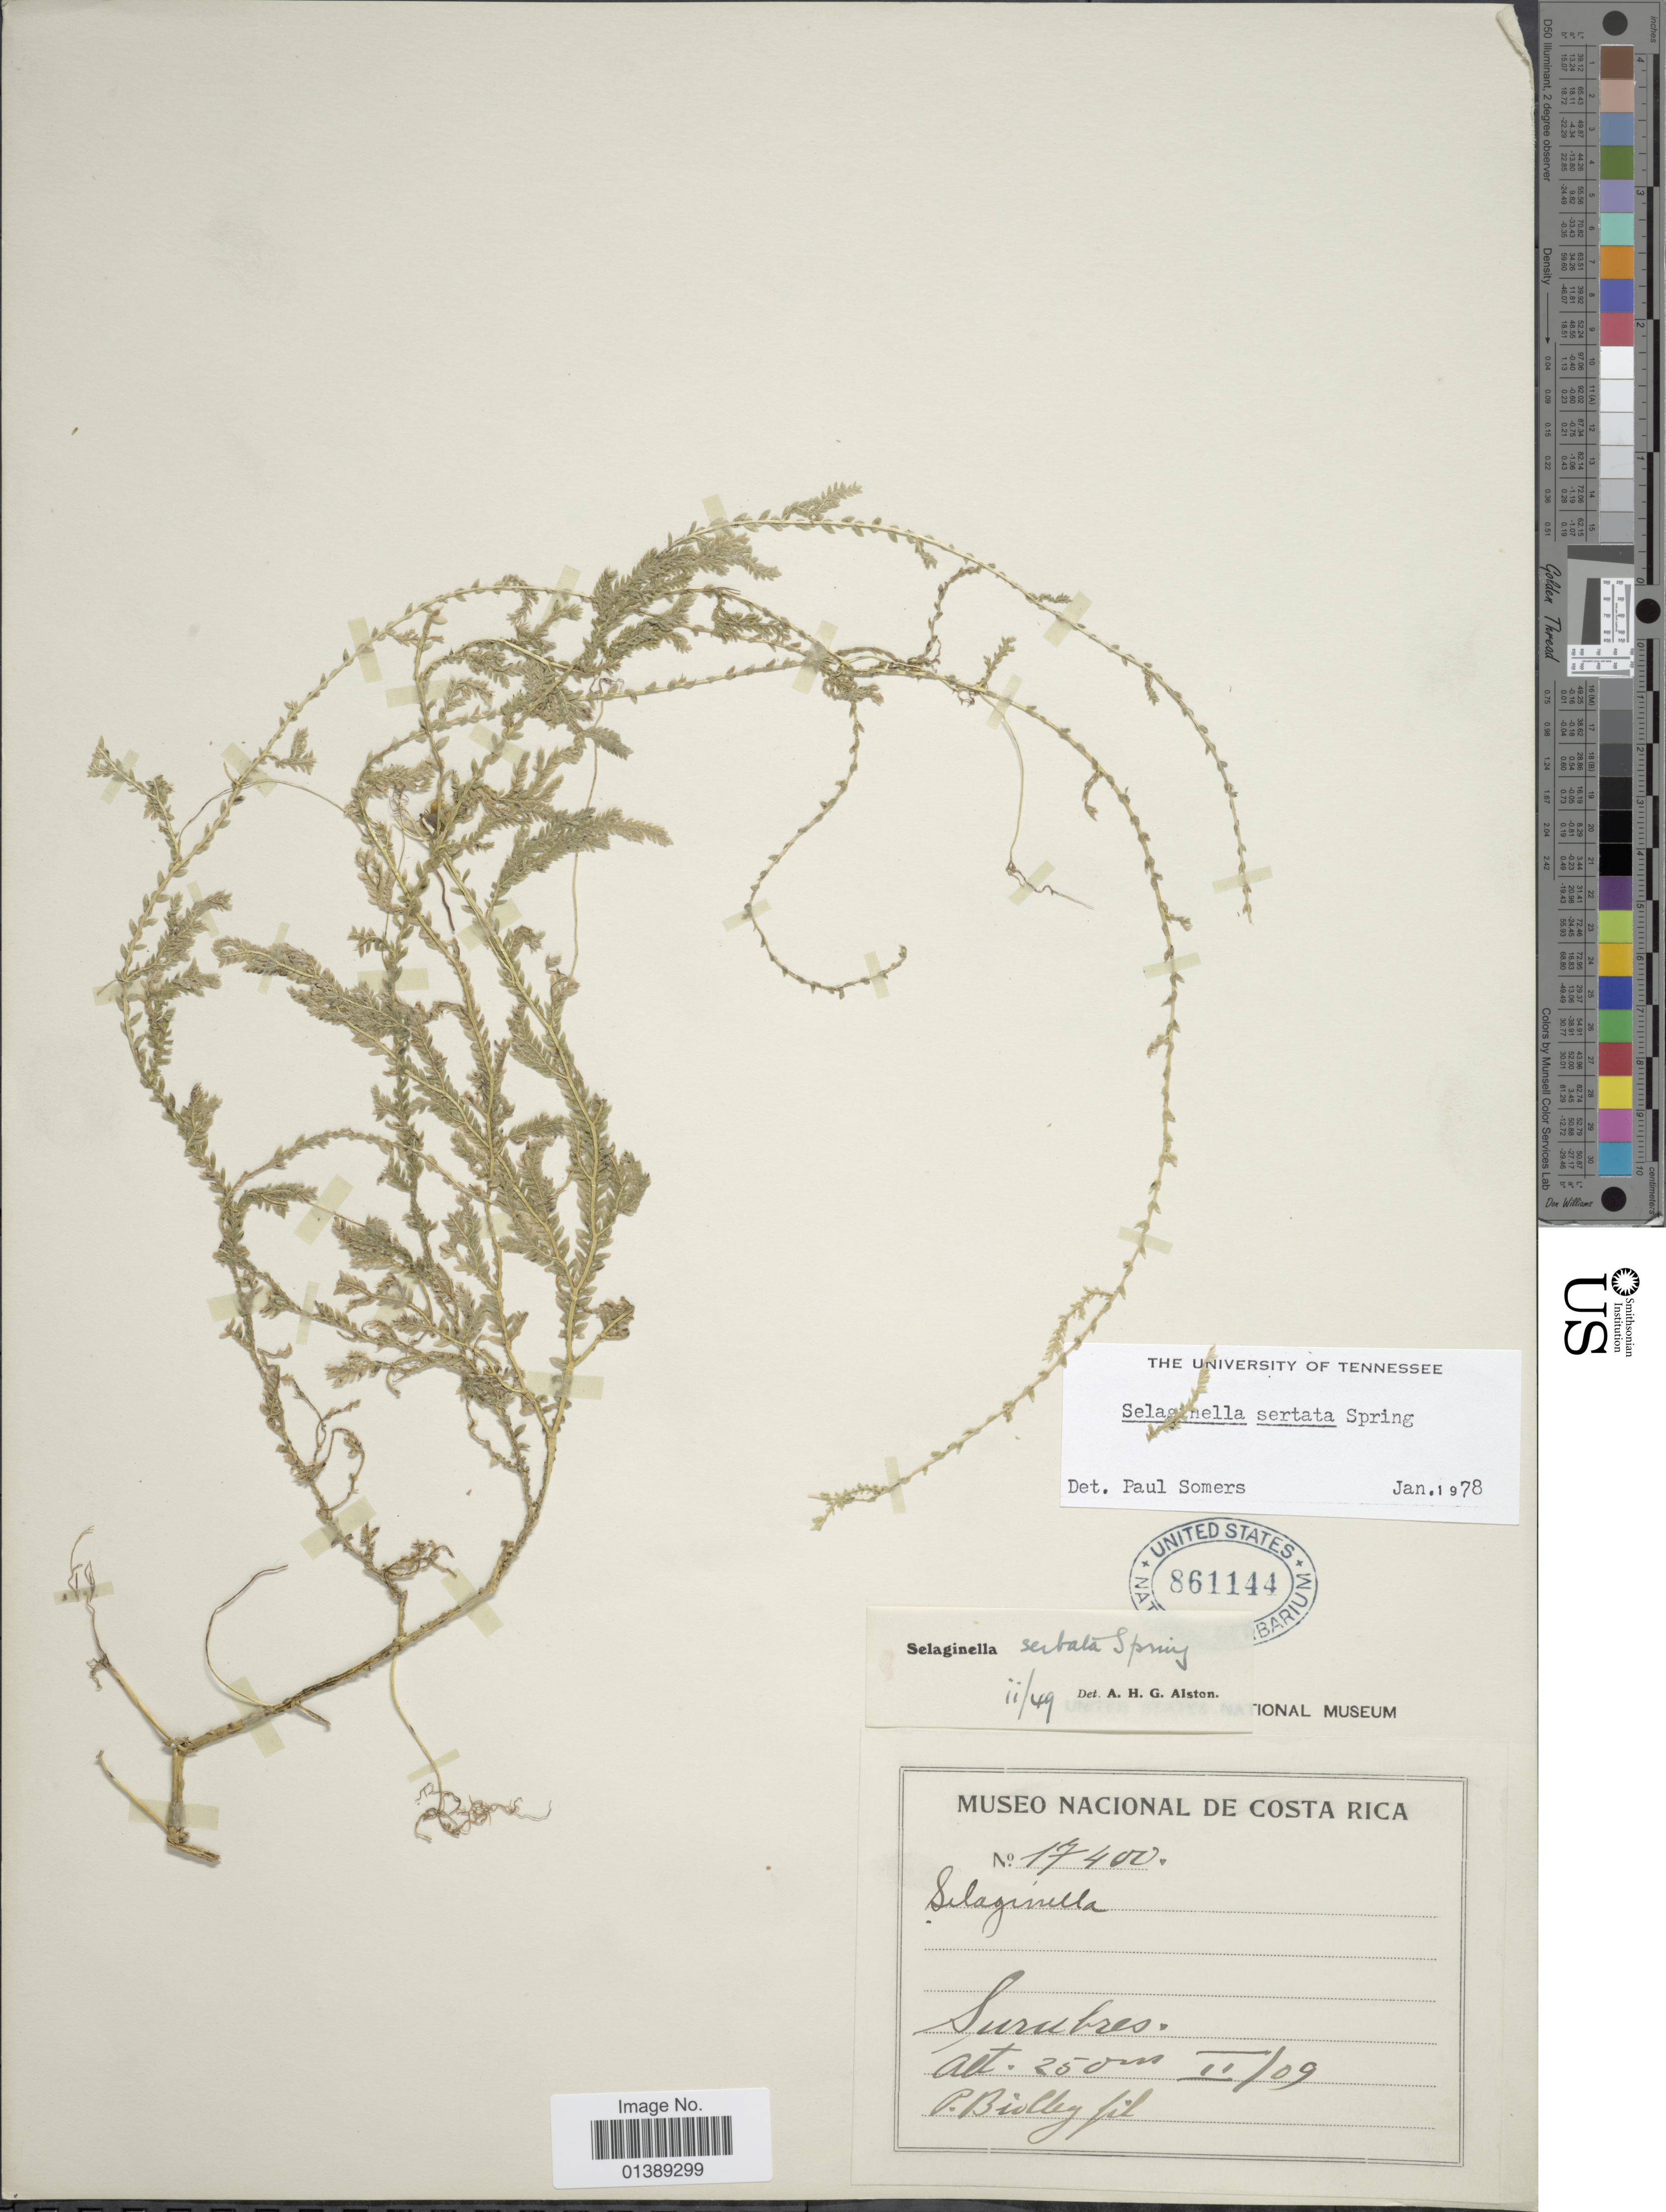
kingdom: Plantae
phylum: Tracheophyta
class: Lycopodiopsida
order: Selaginellales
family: Selaginellaceae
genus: Selaginella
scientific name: Selaginella sertata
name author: Spring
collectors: P. Biolley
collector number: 17400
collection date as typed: Transcribed d/m/y: /2/9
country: Costa Rica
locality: Surubres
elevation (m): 250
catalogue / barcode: US 861144